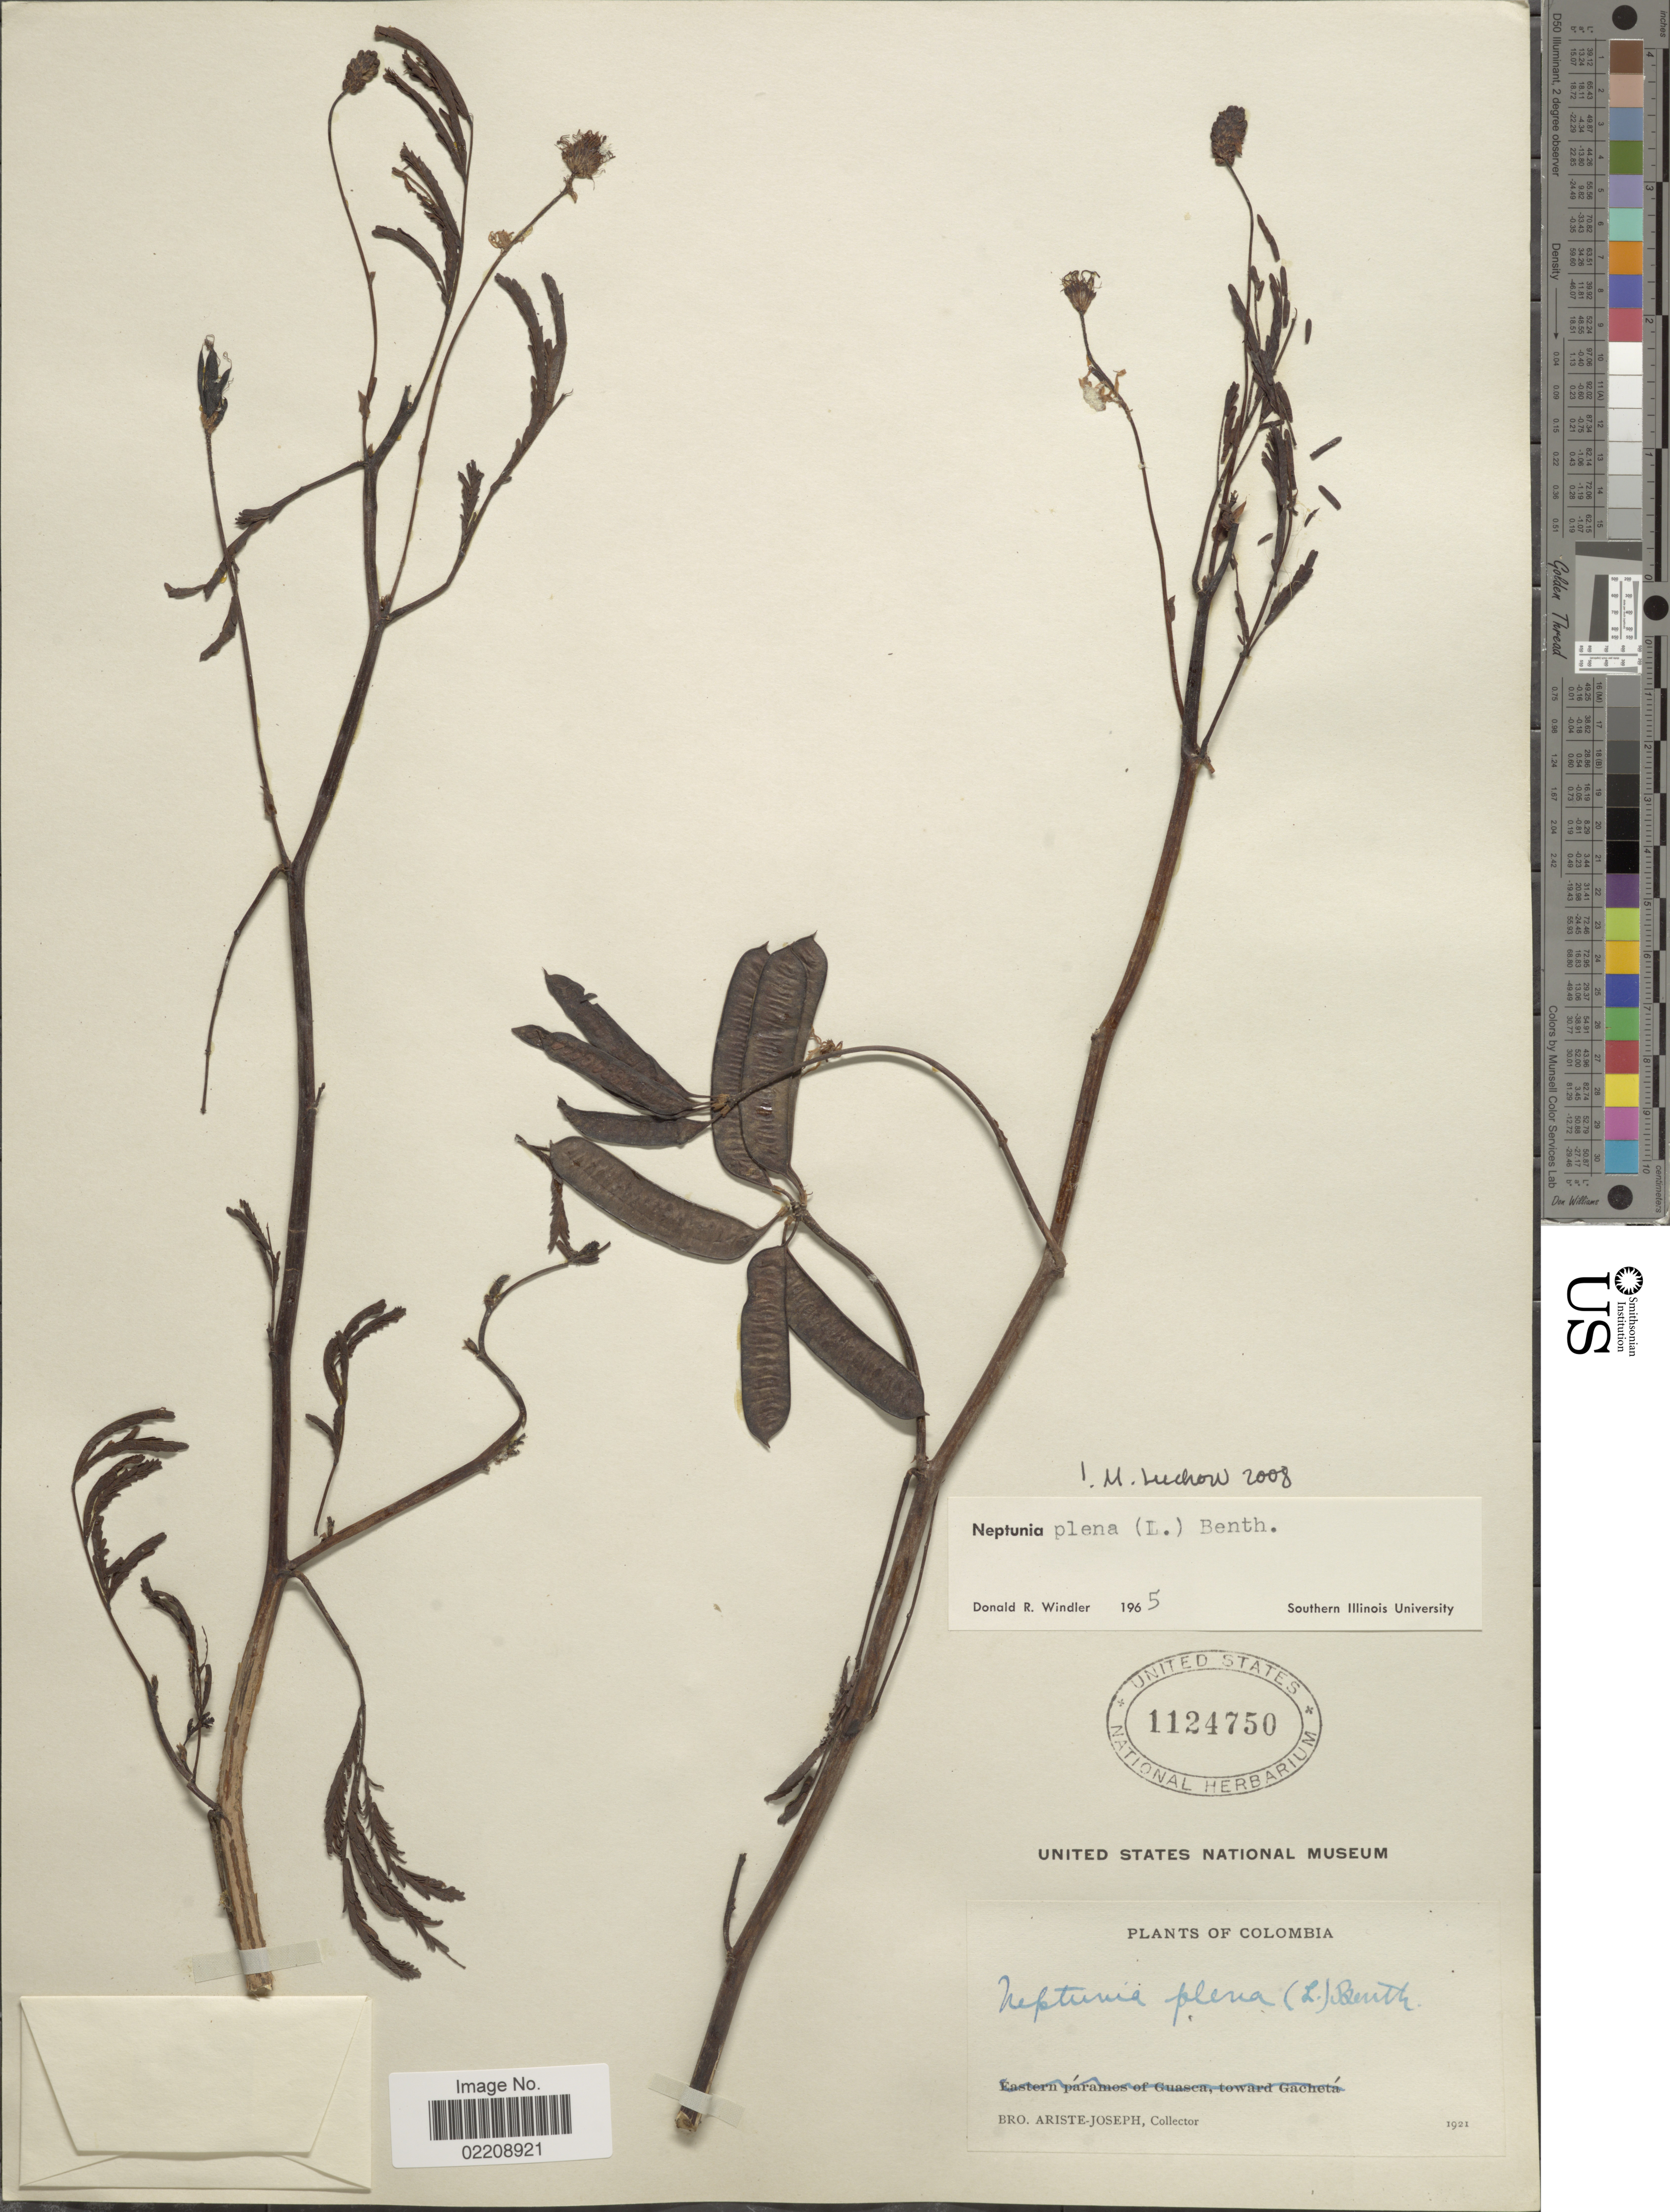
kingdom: Plantae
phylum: Tracheophyta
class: Magnoliopsida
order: Fabales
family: Fabaceae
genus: Neptunia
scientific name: Neptunia plena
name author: (L.) Benth.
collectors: Bro. Ariste-Joseph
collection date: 1921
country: Colombia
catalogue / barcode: US 1124750